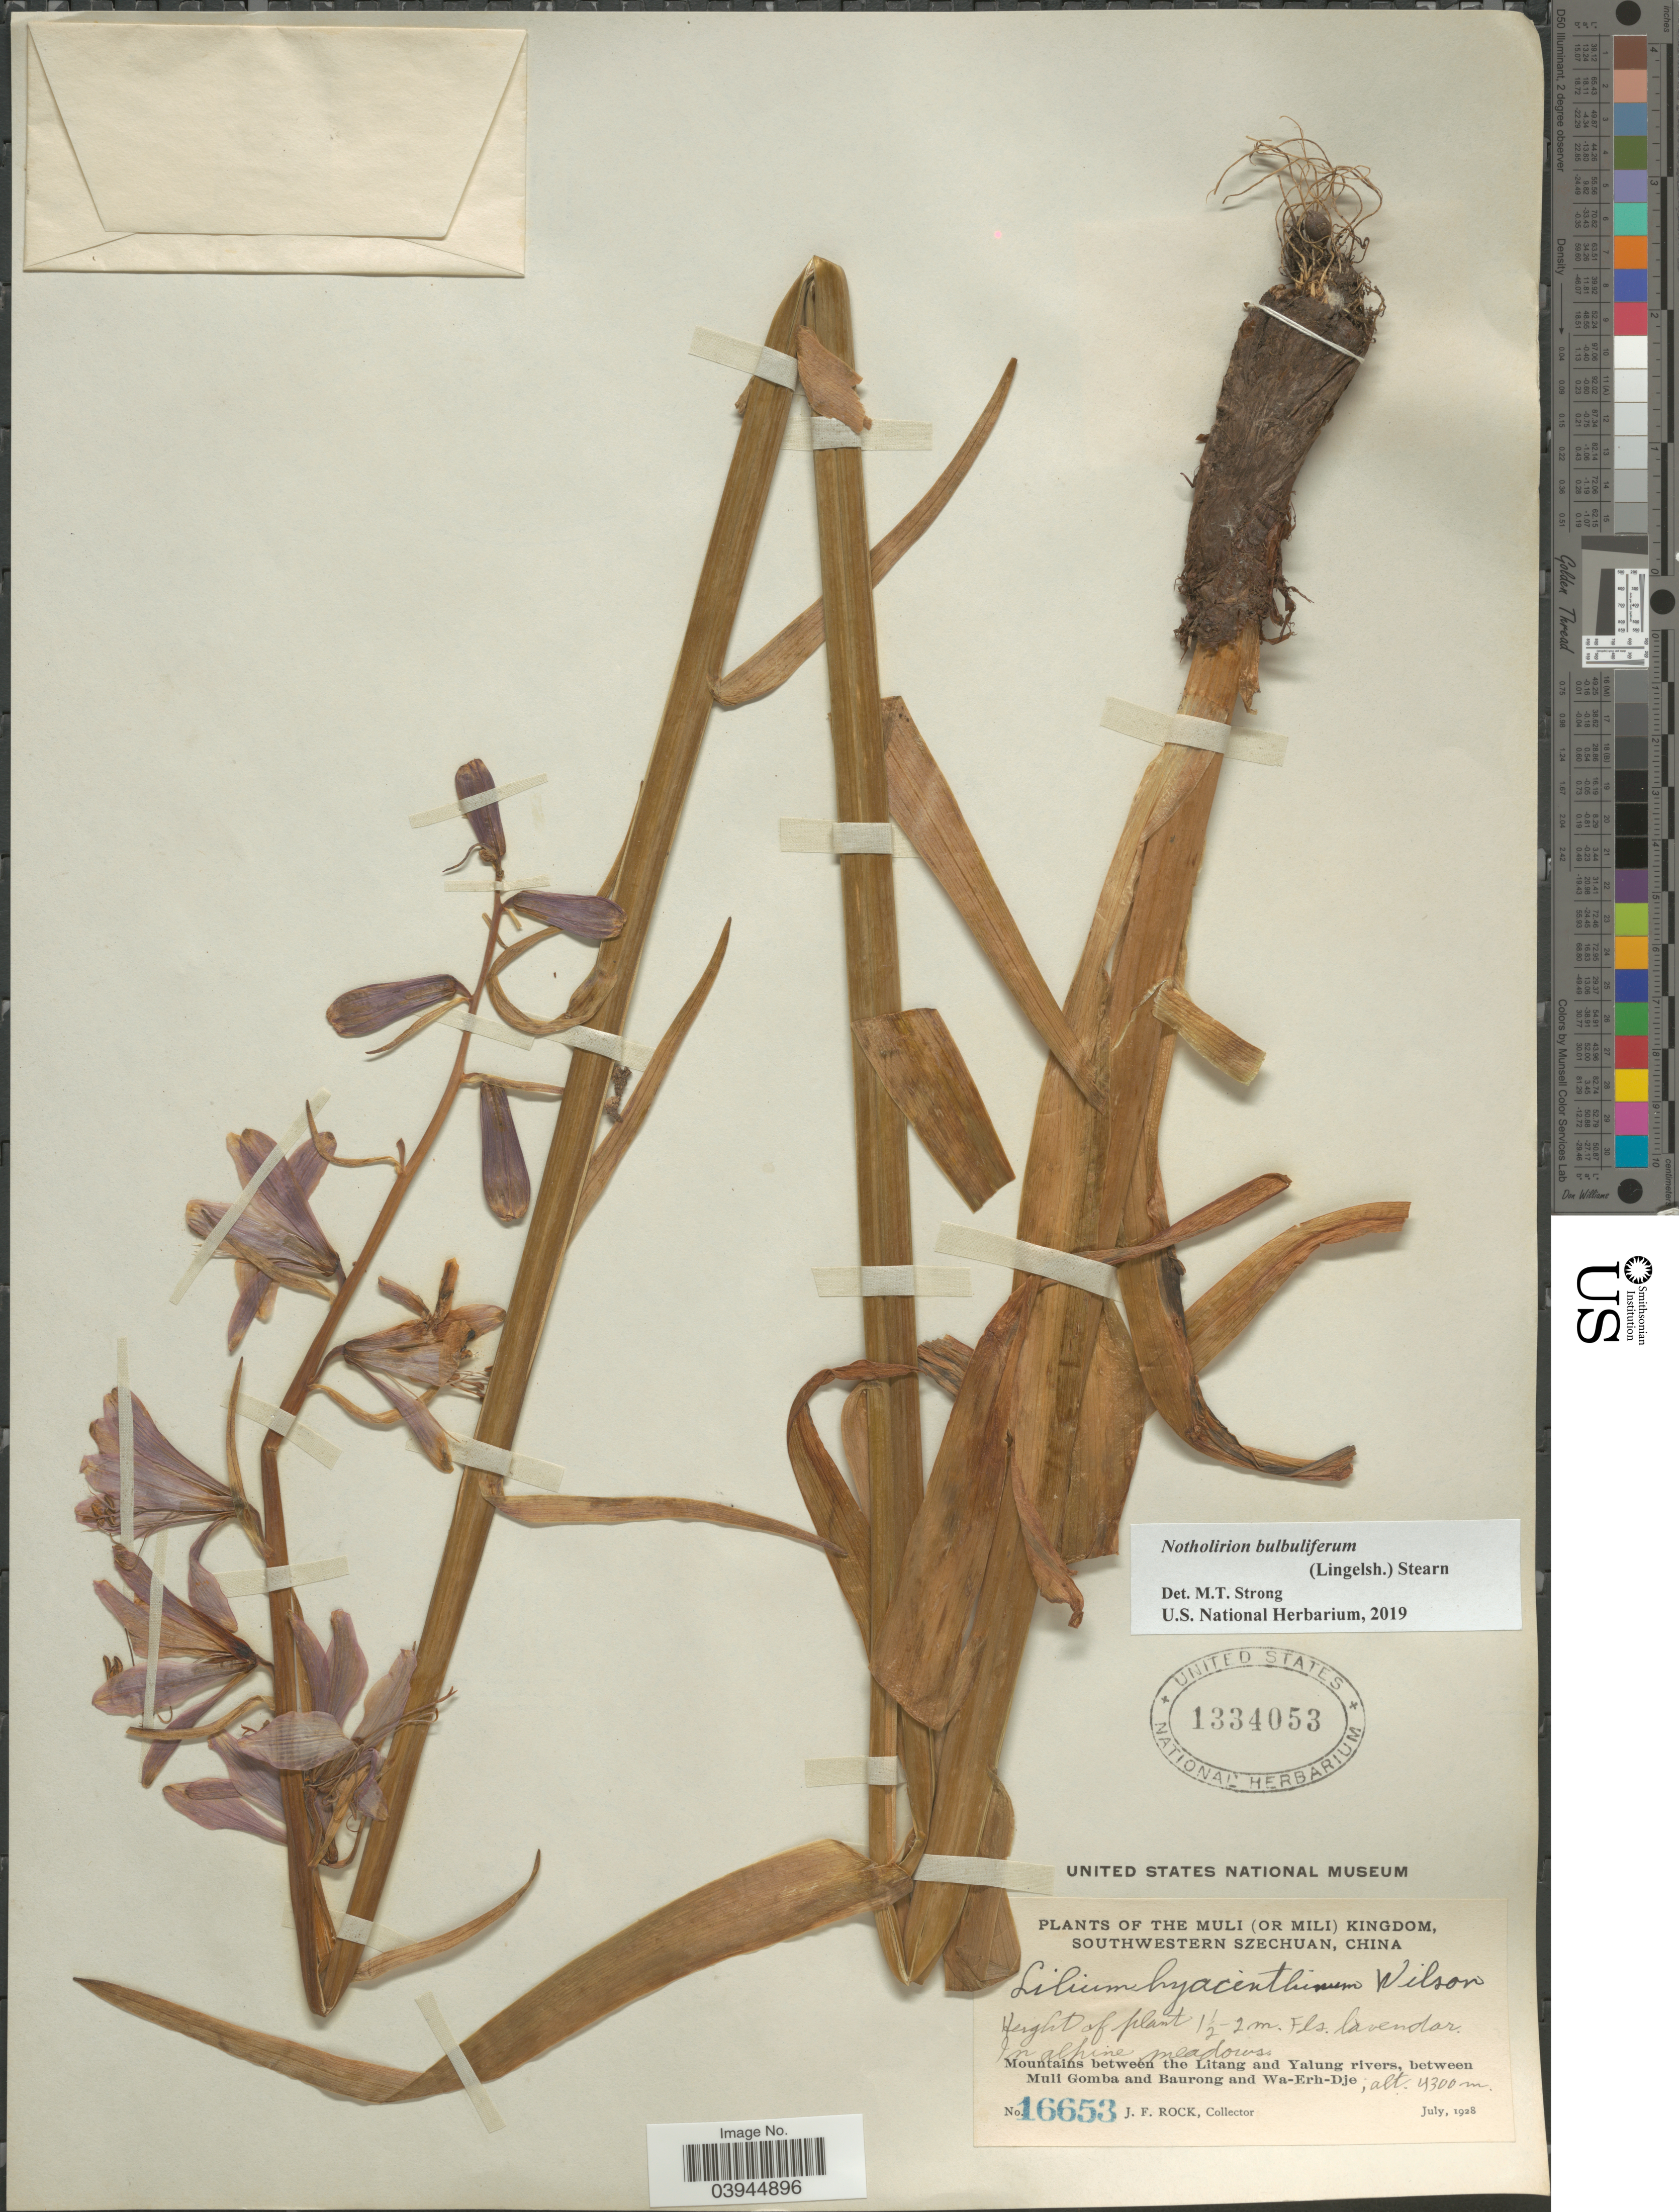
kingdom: Plantae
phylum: Tracheophyta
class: Liliopsida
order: Liliales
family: Liliaceae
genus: Notholirion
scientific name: Notholirion bulbuliferum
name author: (Lingelsh. ex H. Limpr.) Stearn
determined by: Strong, Mark T., (BOT), Smithsonian Institution - National Museum of Natural History (UNITED STATES)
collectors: J. Rock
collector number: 16653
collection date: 1928-07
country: China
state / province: Sichuan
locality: The Muli (or Mili) Kingdom, southwestern Szechuan. Mountains between the Litang and Yalung rivers, between Muli Gomba and Baurong and Wa-Erh-Dje.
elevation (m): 4300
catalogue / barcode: US 1334053